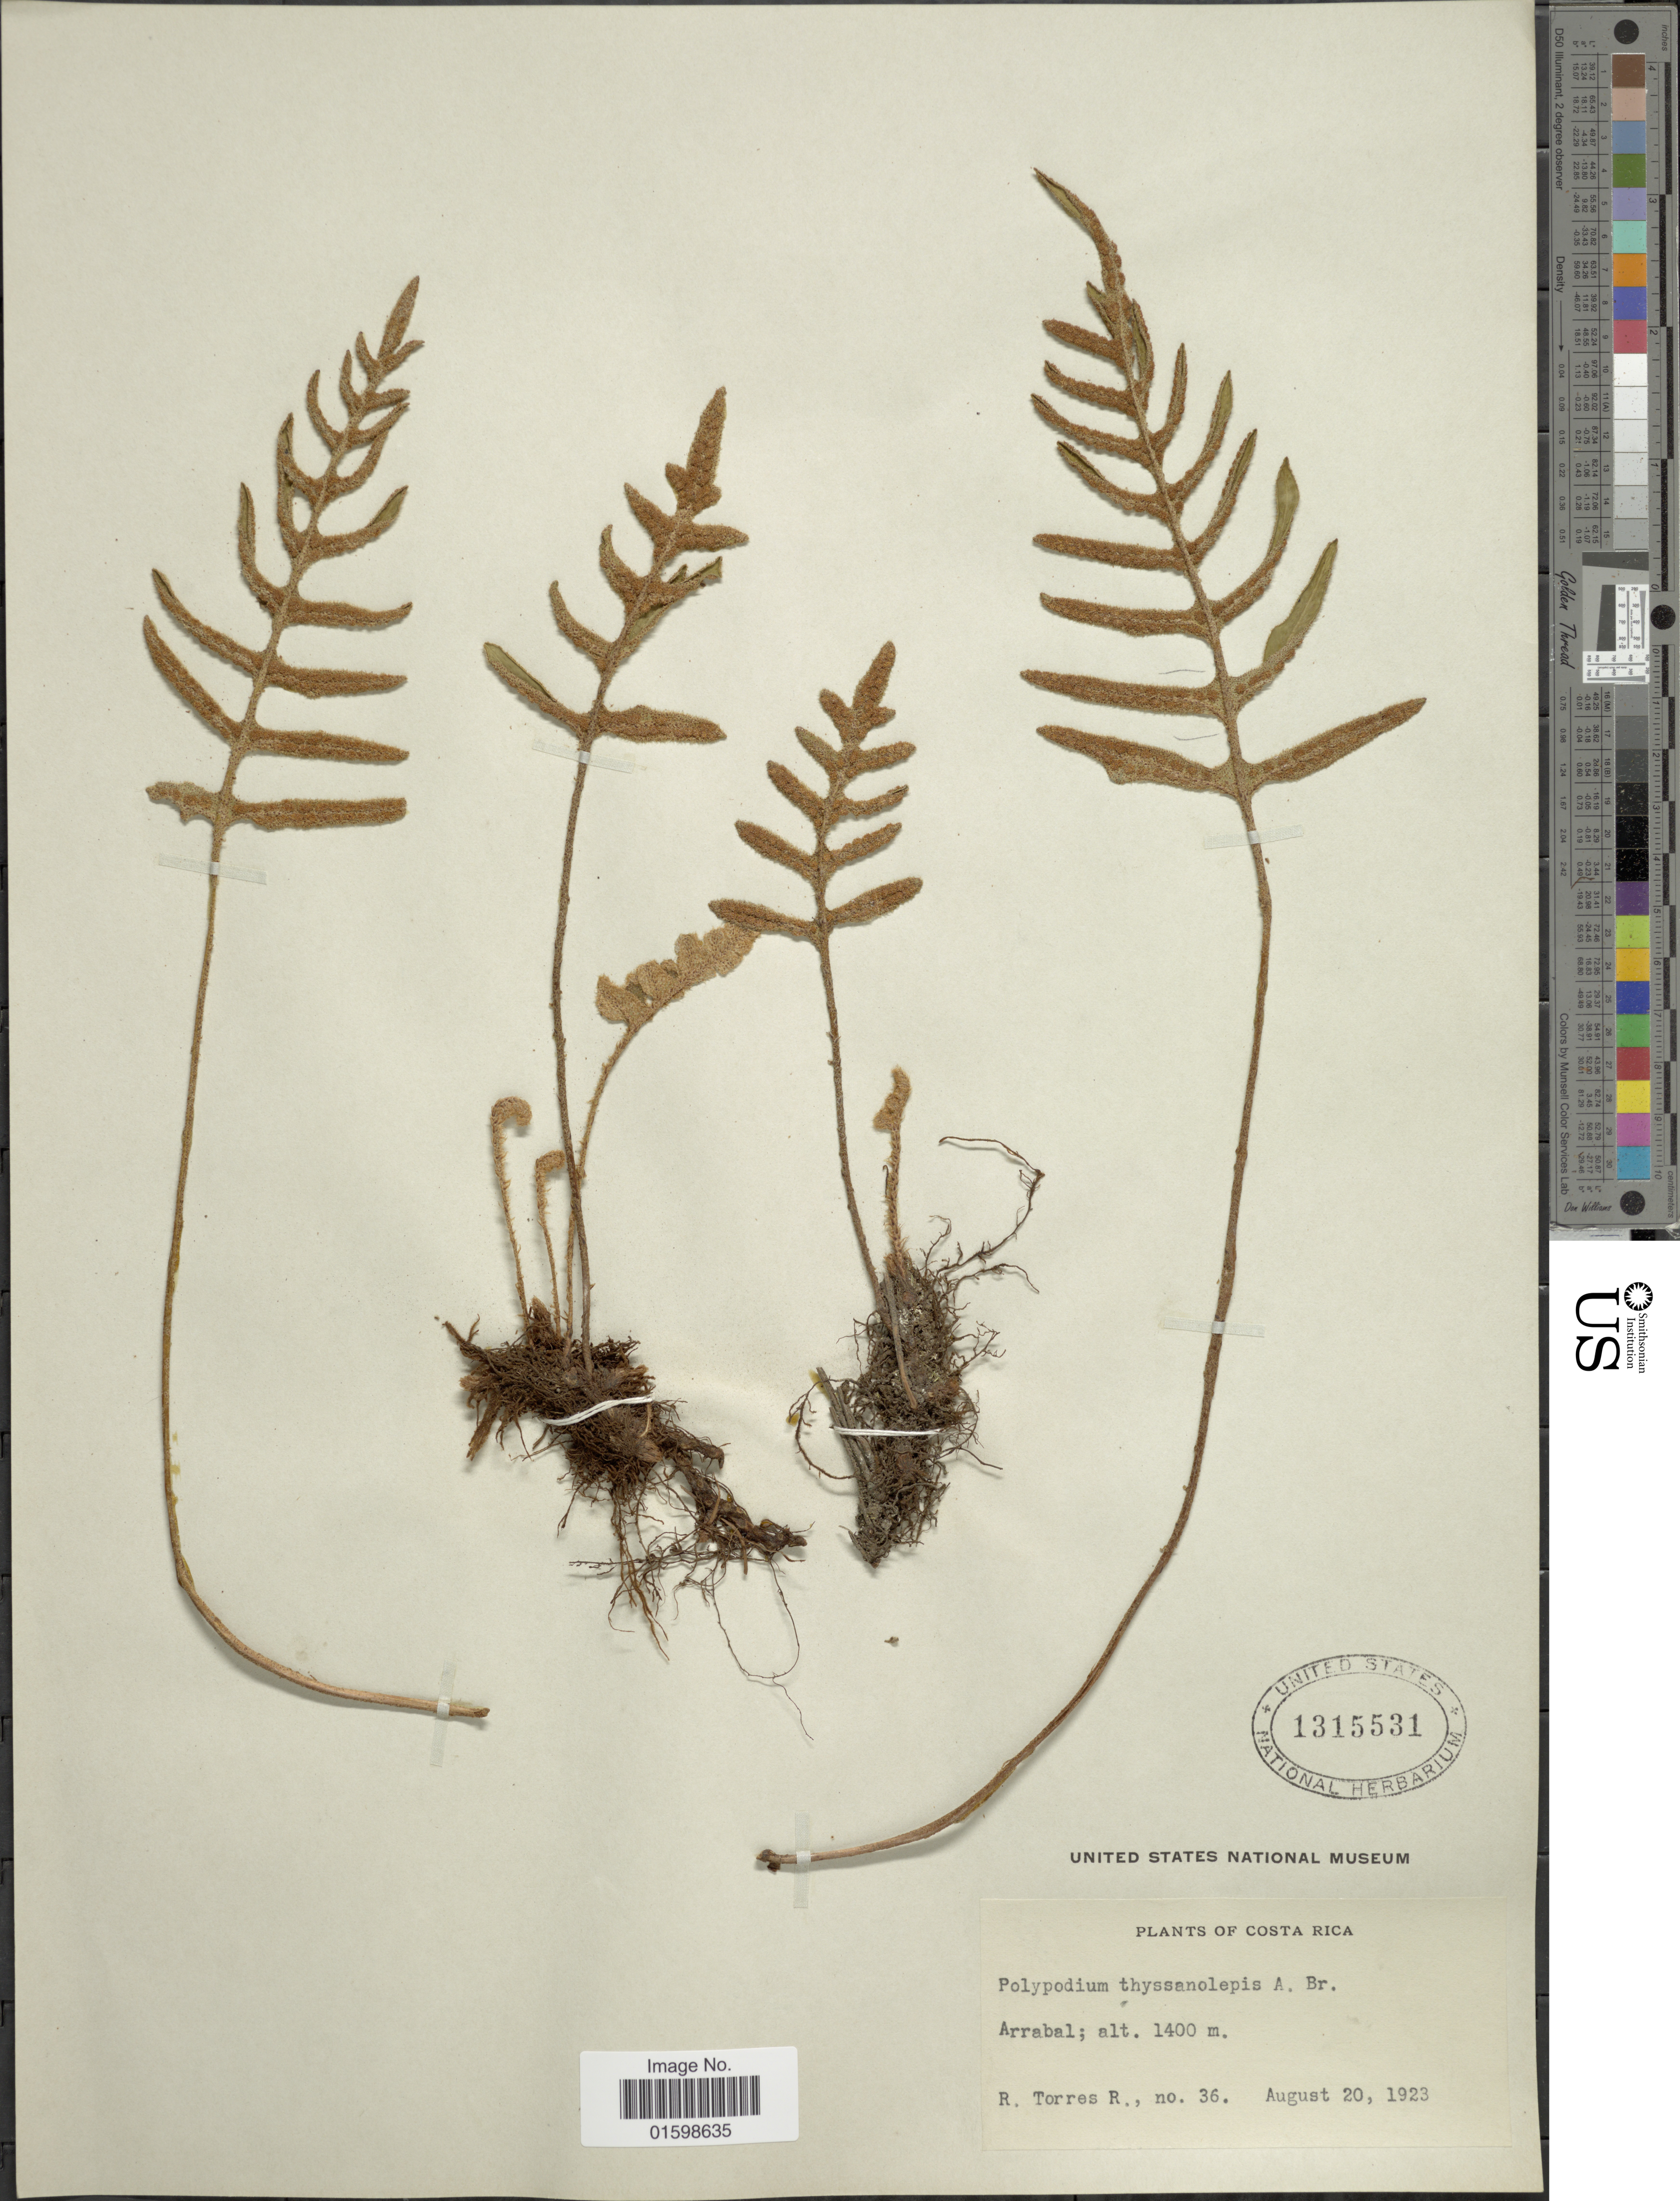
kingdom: Plantae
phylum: Tracheophyta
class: Polypodiopsida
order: Polypodiales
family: Polypodiaceae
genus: Pleopeltis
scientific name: Pleopeltis thyssanolepis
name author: (A. Braun ex Klotzsch) E.G. Andrews & Windham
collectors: R. Torres R.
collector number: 36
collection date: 1923-08-20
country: Costa Rica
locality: Arrabal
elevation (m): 1400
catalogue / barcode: US 1315531